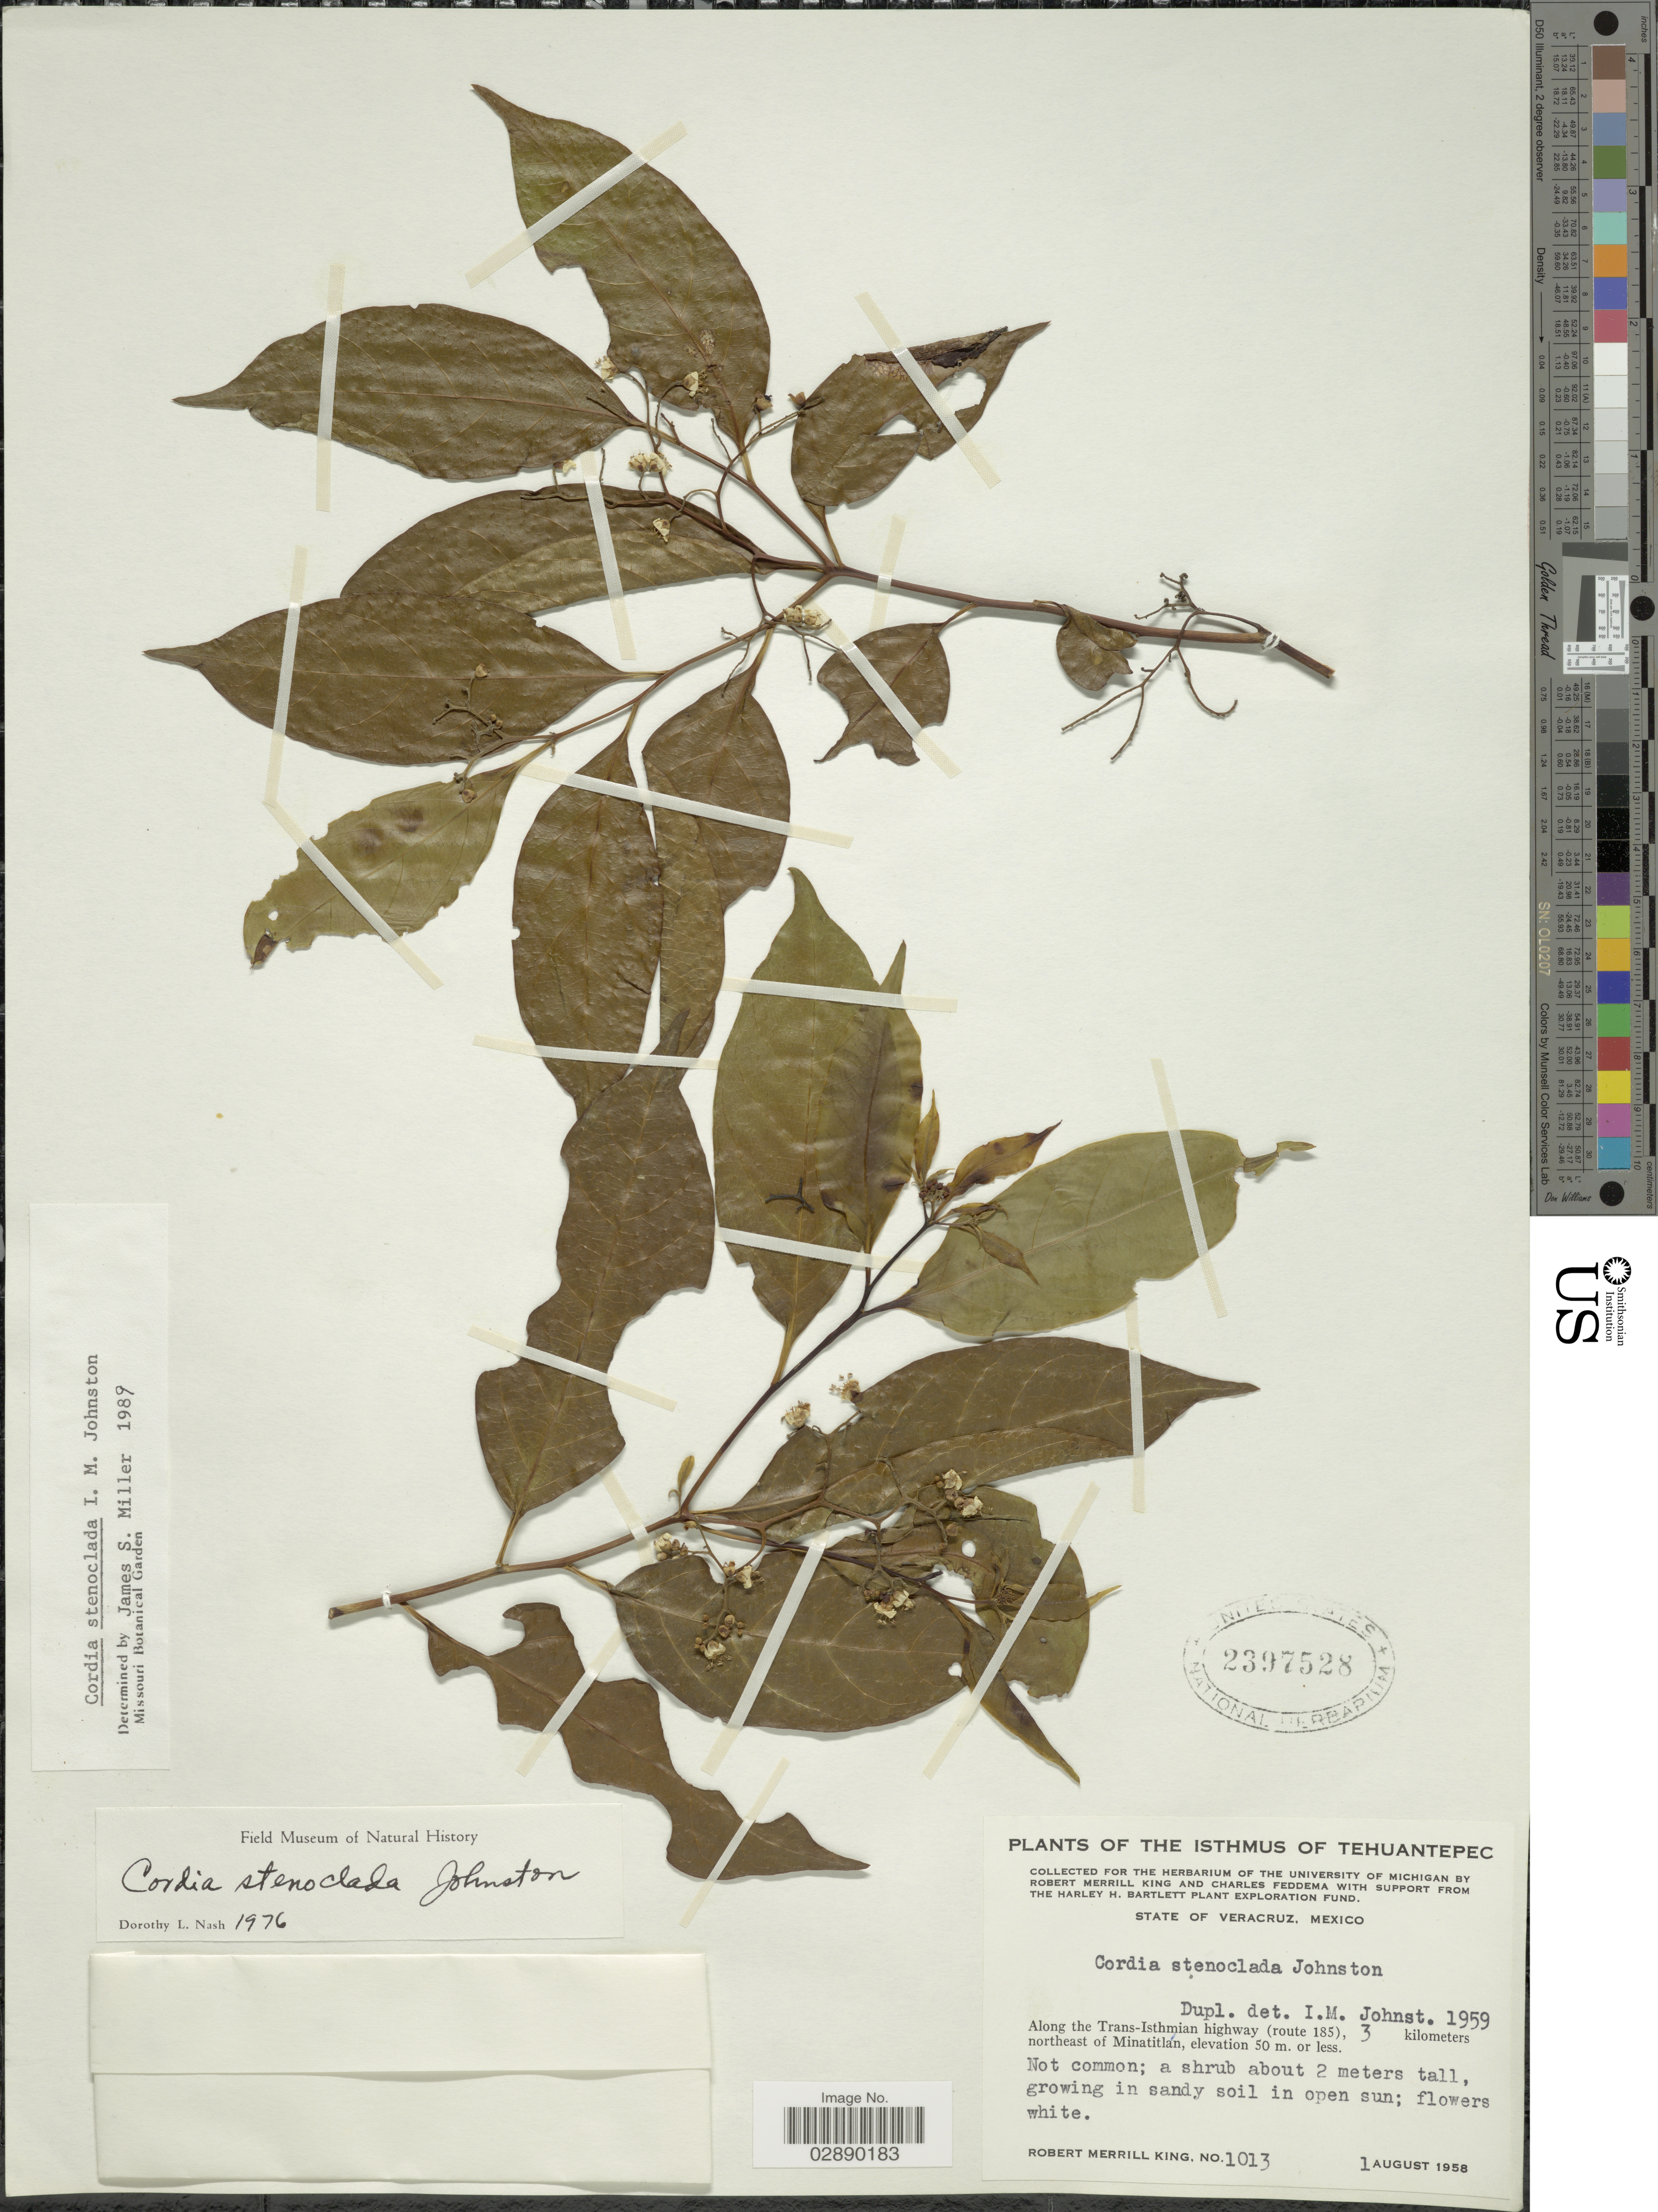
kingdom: Plantae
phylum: Tracheophyta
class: Magnoliopsida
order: Boraginales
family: Cordiaceae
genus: Cordia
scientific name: Cordia stenoclada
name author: I.M. Johnst.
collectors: R. M. King & C. Feddema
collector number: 1013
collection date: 1958-08-01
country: Mexico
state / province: Veracruz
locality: The Isthmus of Tehuantepec. Veracruz. Along the Trans-Isthmian highway (route 185), 3 kilometers northeast of Minatitlán.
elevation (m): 50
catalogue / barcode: US 2397528